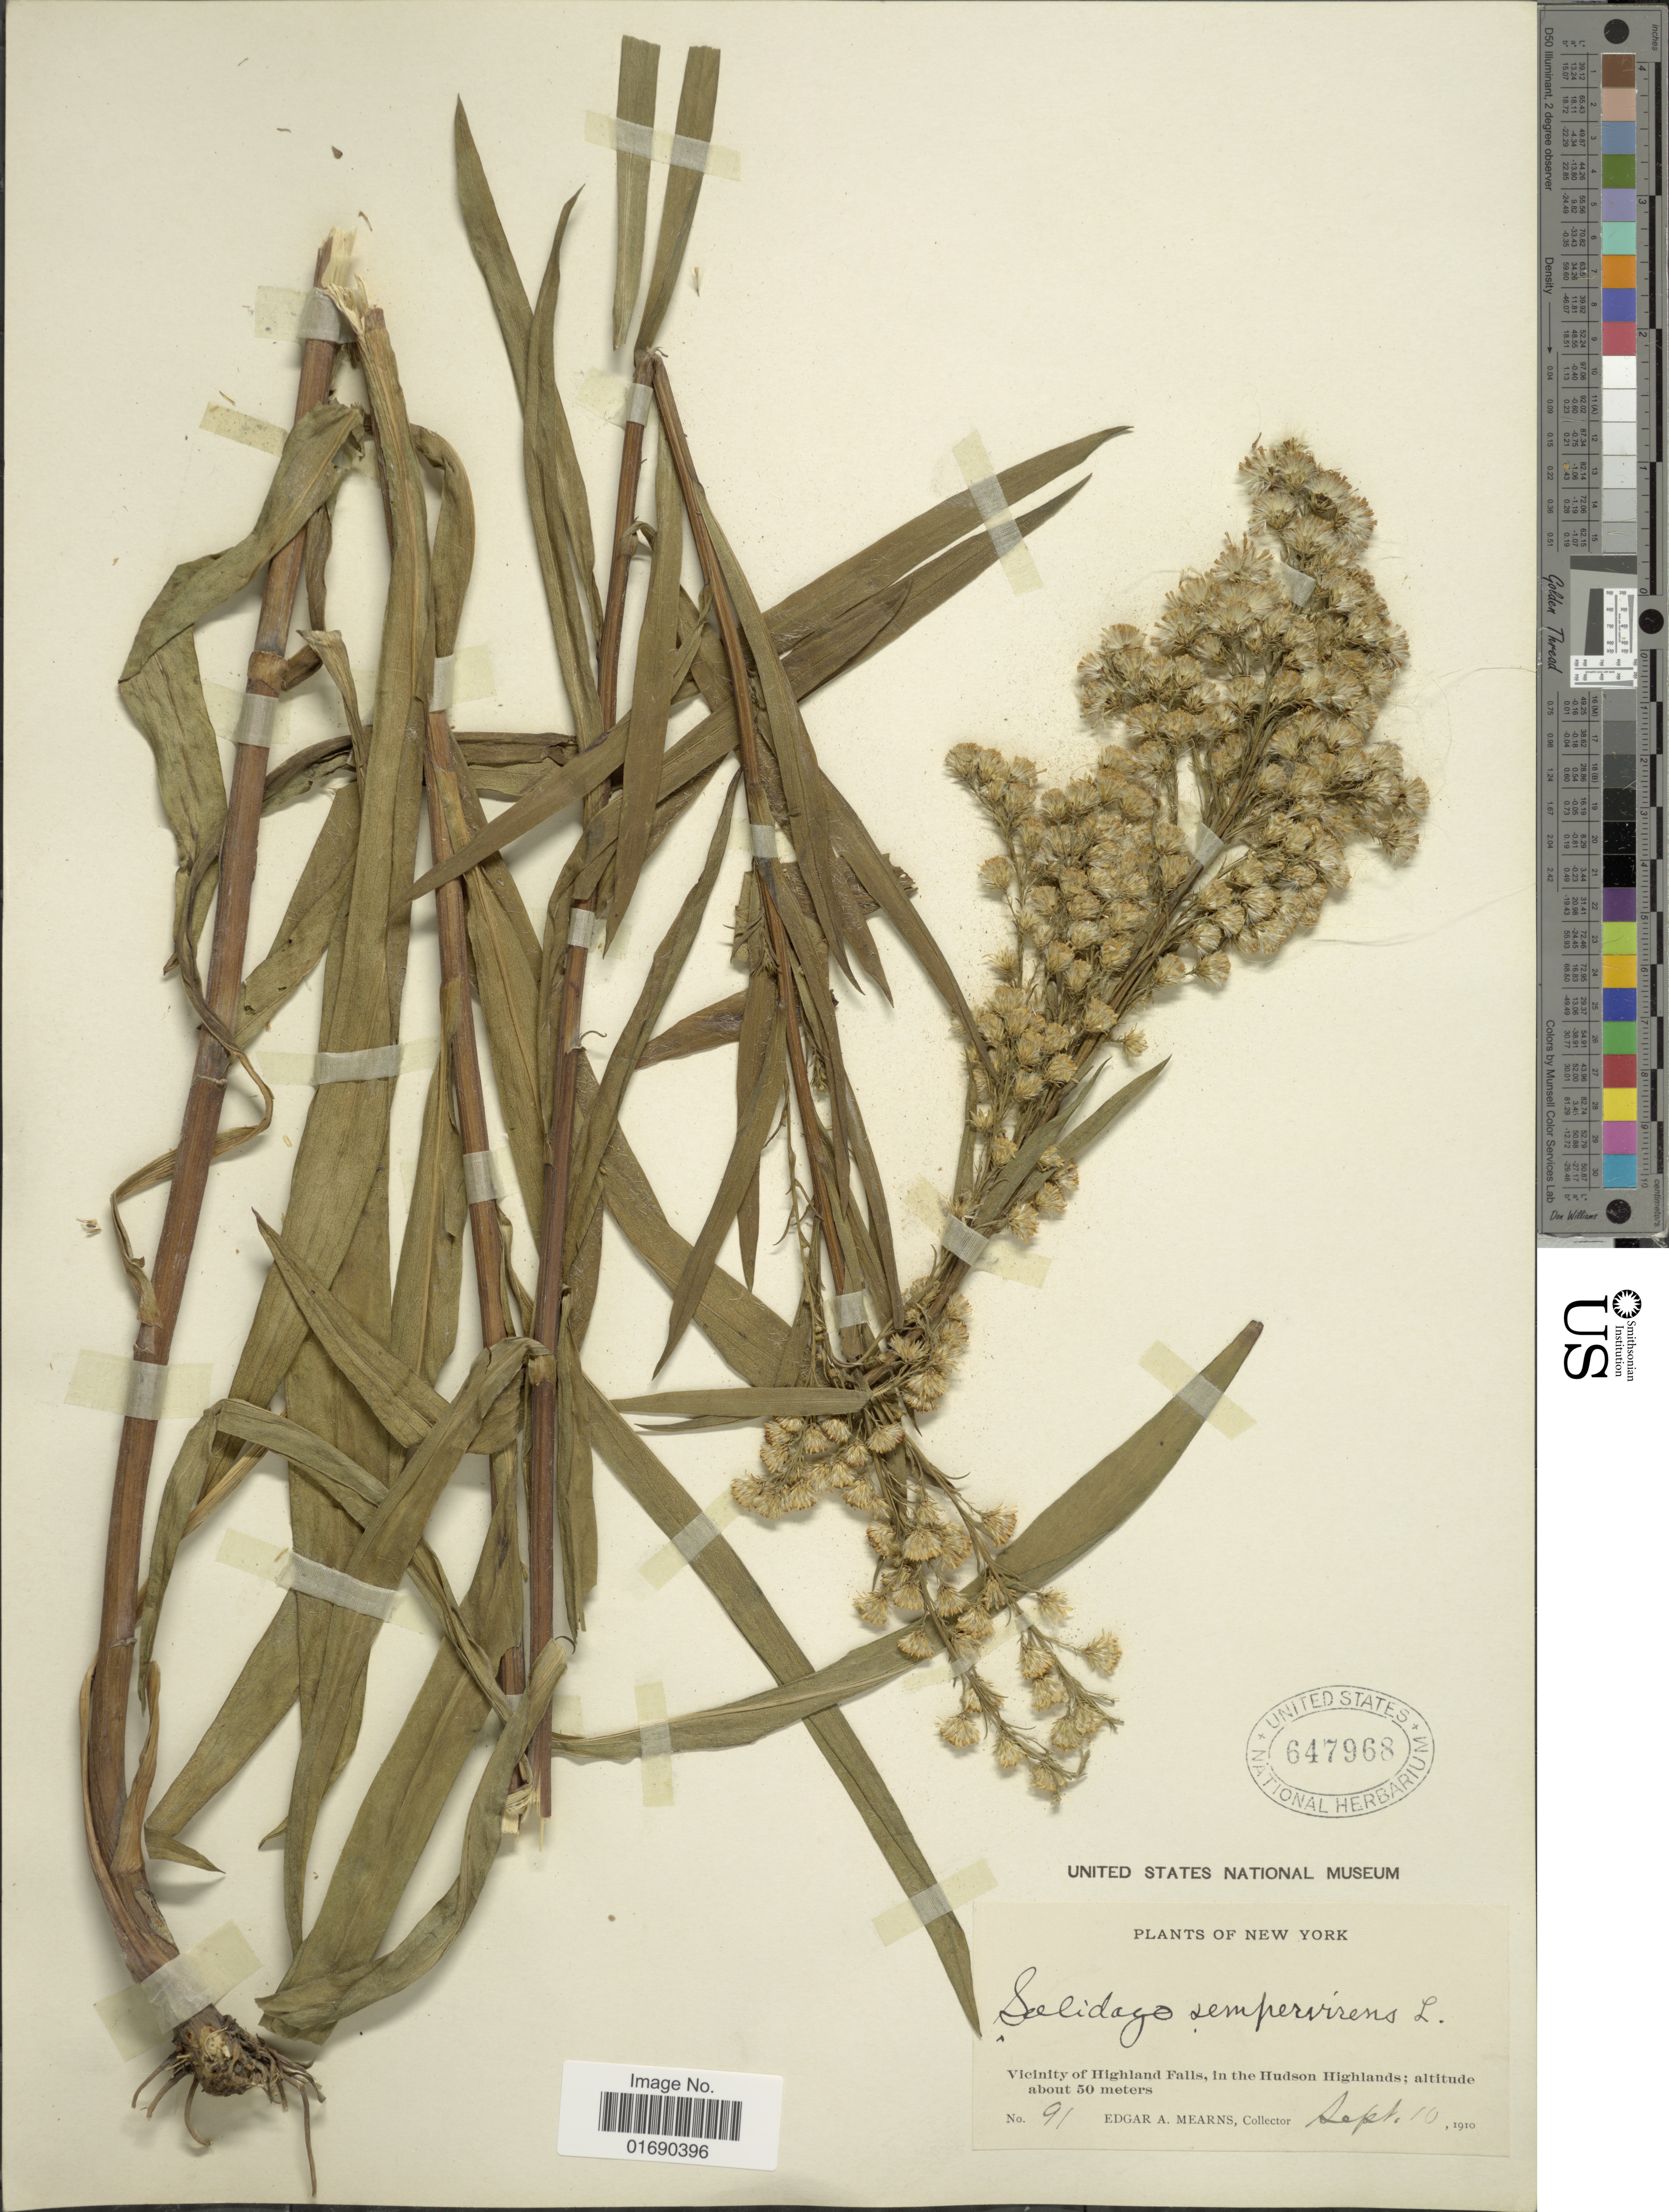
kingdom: Plantae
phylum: Tracheophyta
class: Magnoliopsida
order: Asterales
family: Asteraceae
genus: Solidago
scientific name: Solidago sempervirens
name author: L.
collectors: E. A. Mearns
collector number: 91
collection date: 1910-09-10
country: United States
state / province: New York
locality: Vicinity of Highlands Fallsm in the Hudson Highlands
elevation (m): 50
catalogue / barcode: US 647968